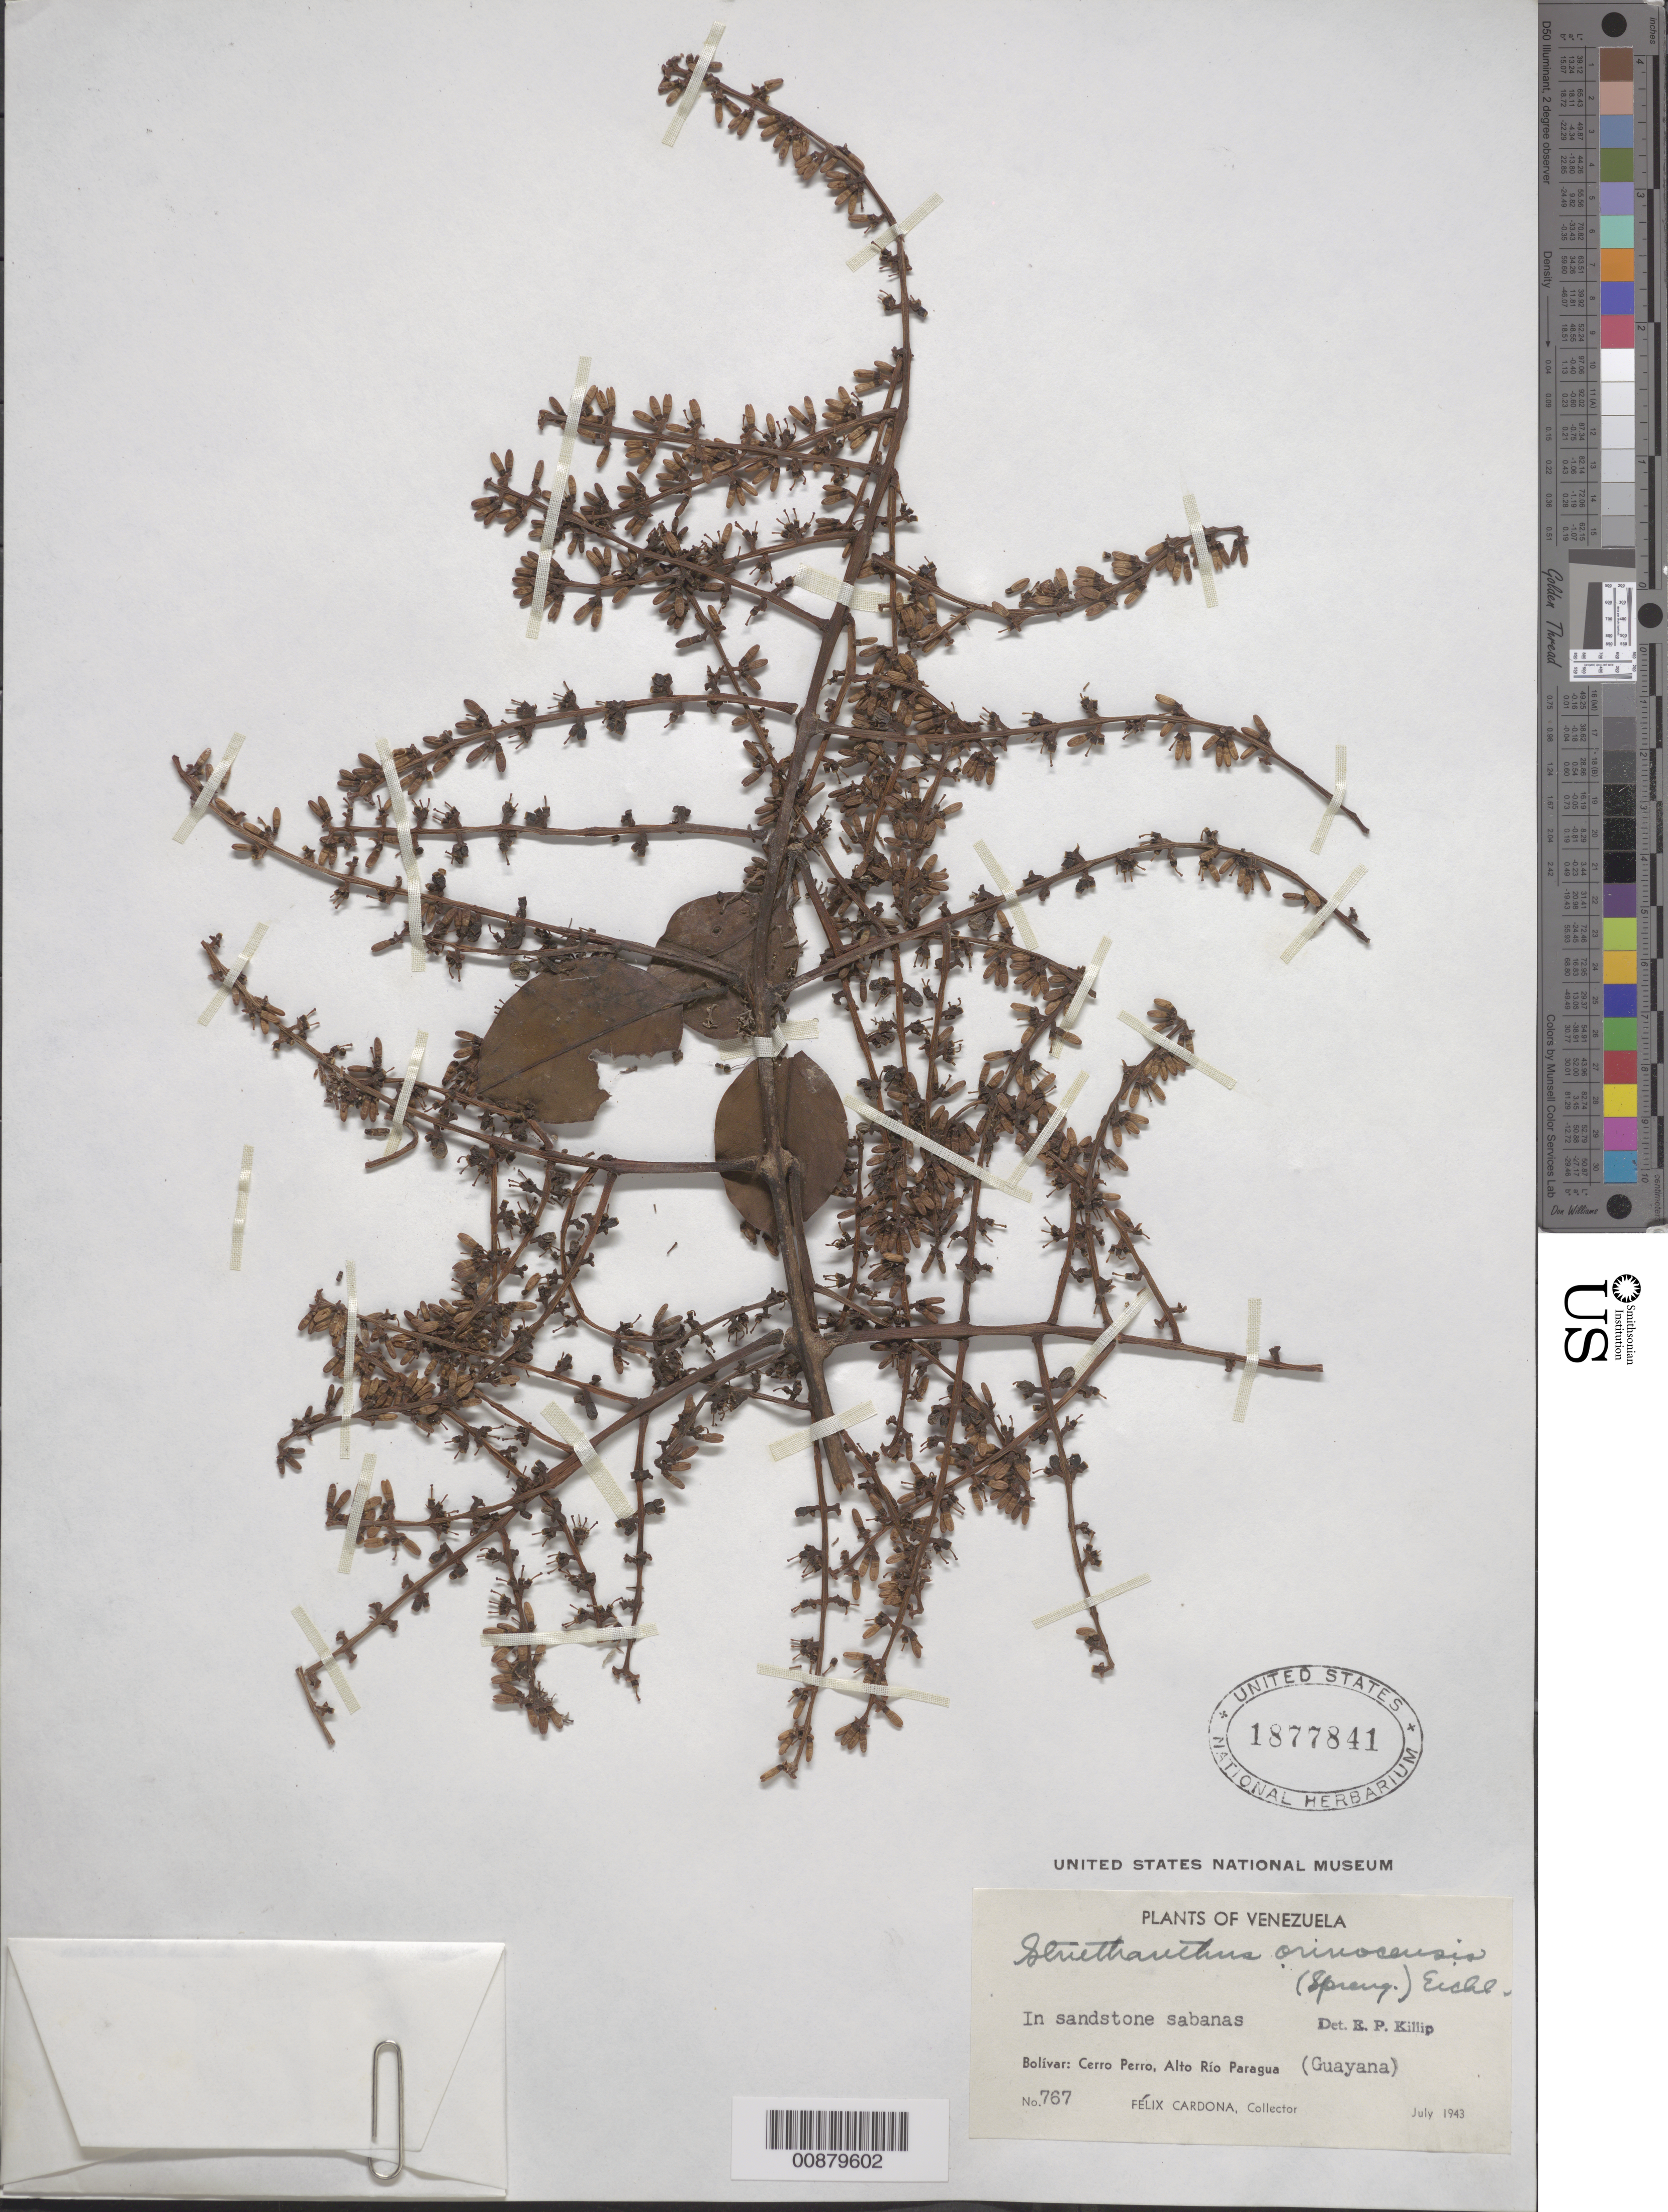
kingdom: Plantae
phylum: Tracheophyta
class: Magnoliopsida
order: Santalales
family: Loranthaceae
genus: Phthirusa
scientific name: Phthirusa orinocensis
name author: (Spreng.) Eichler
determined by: Killip, Ellsworth P.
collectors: F. Cardona Puig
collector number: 767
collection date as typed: Jul-43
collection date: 1943-07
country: Venezuela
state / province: Bolívar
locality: Alto Río Paragua, Cerro Perro (Guayana)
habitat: Sandstone savanna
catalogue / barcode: US 1877841